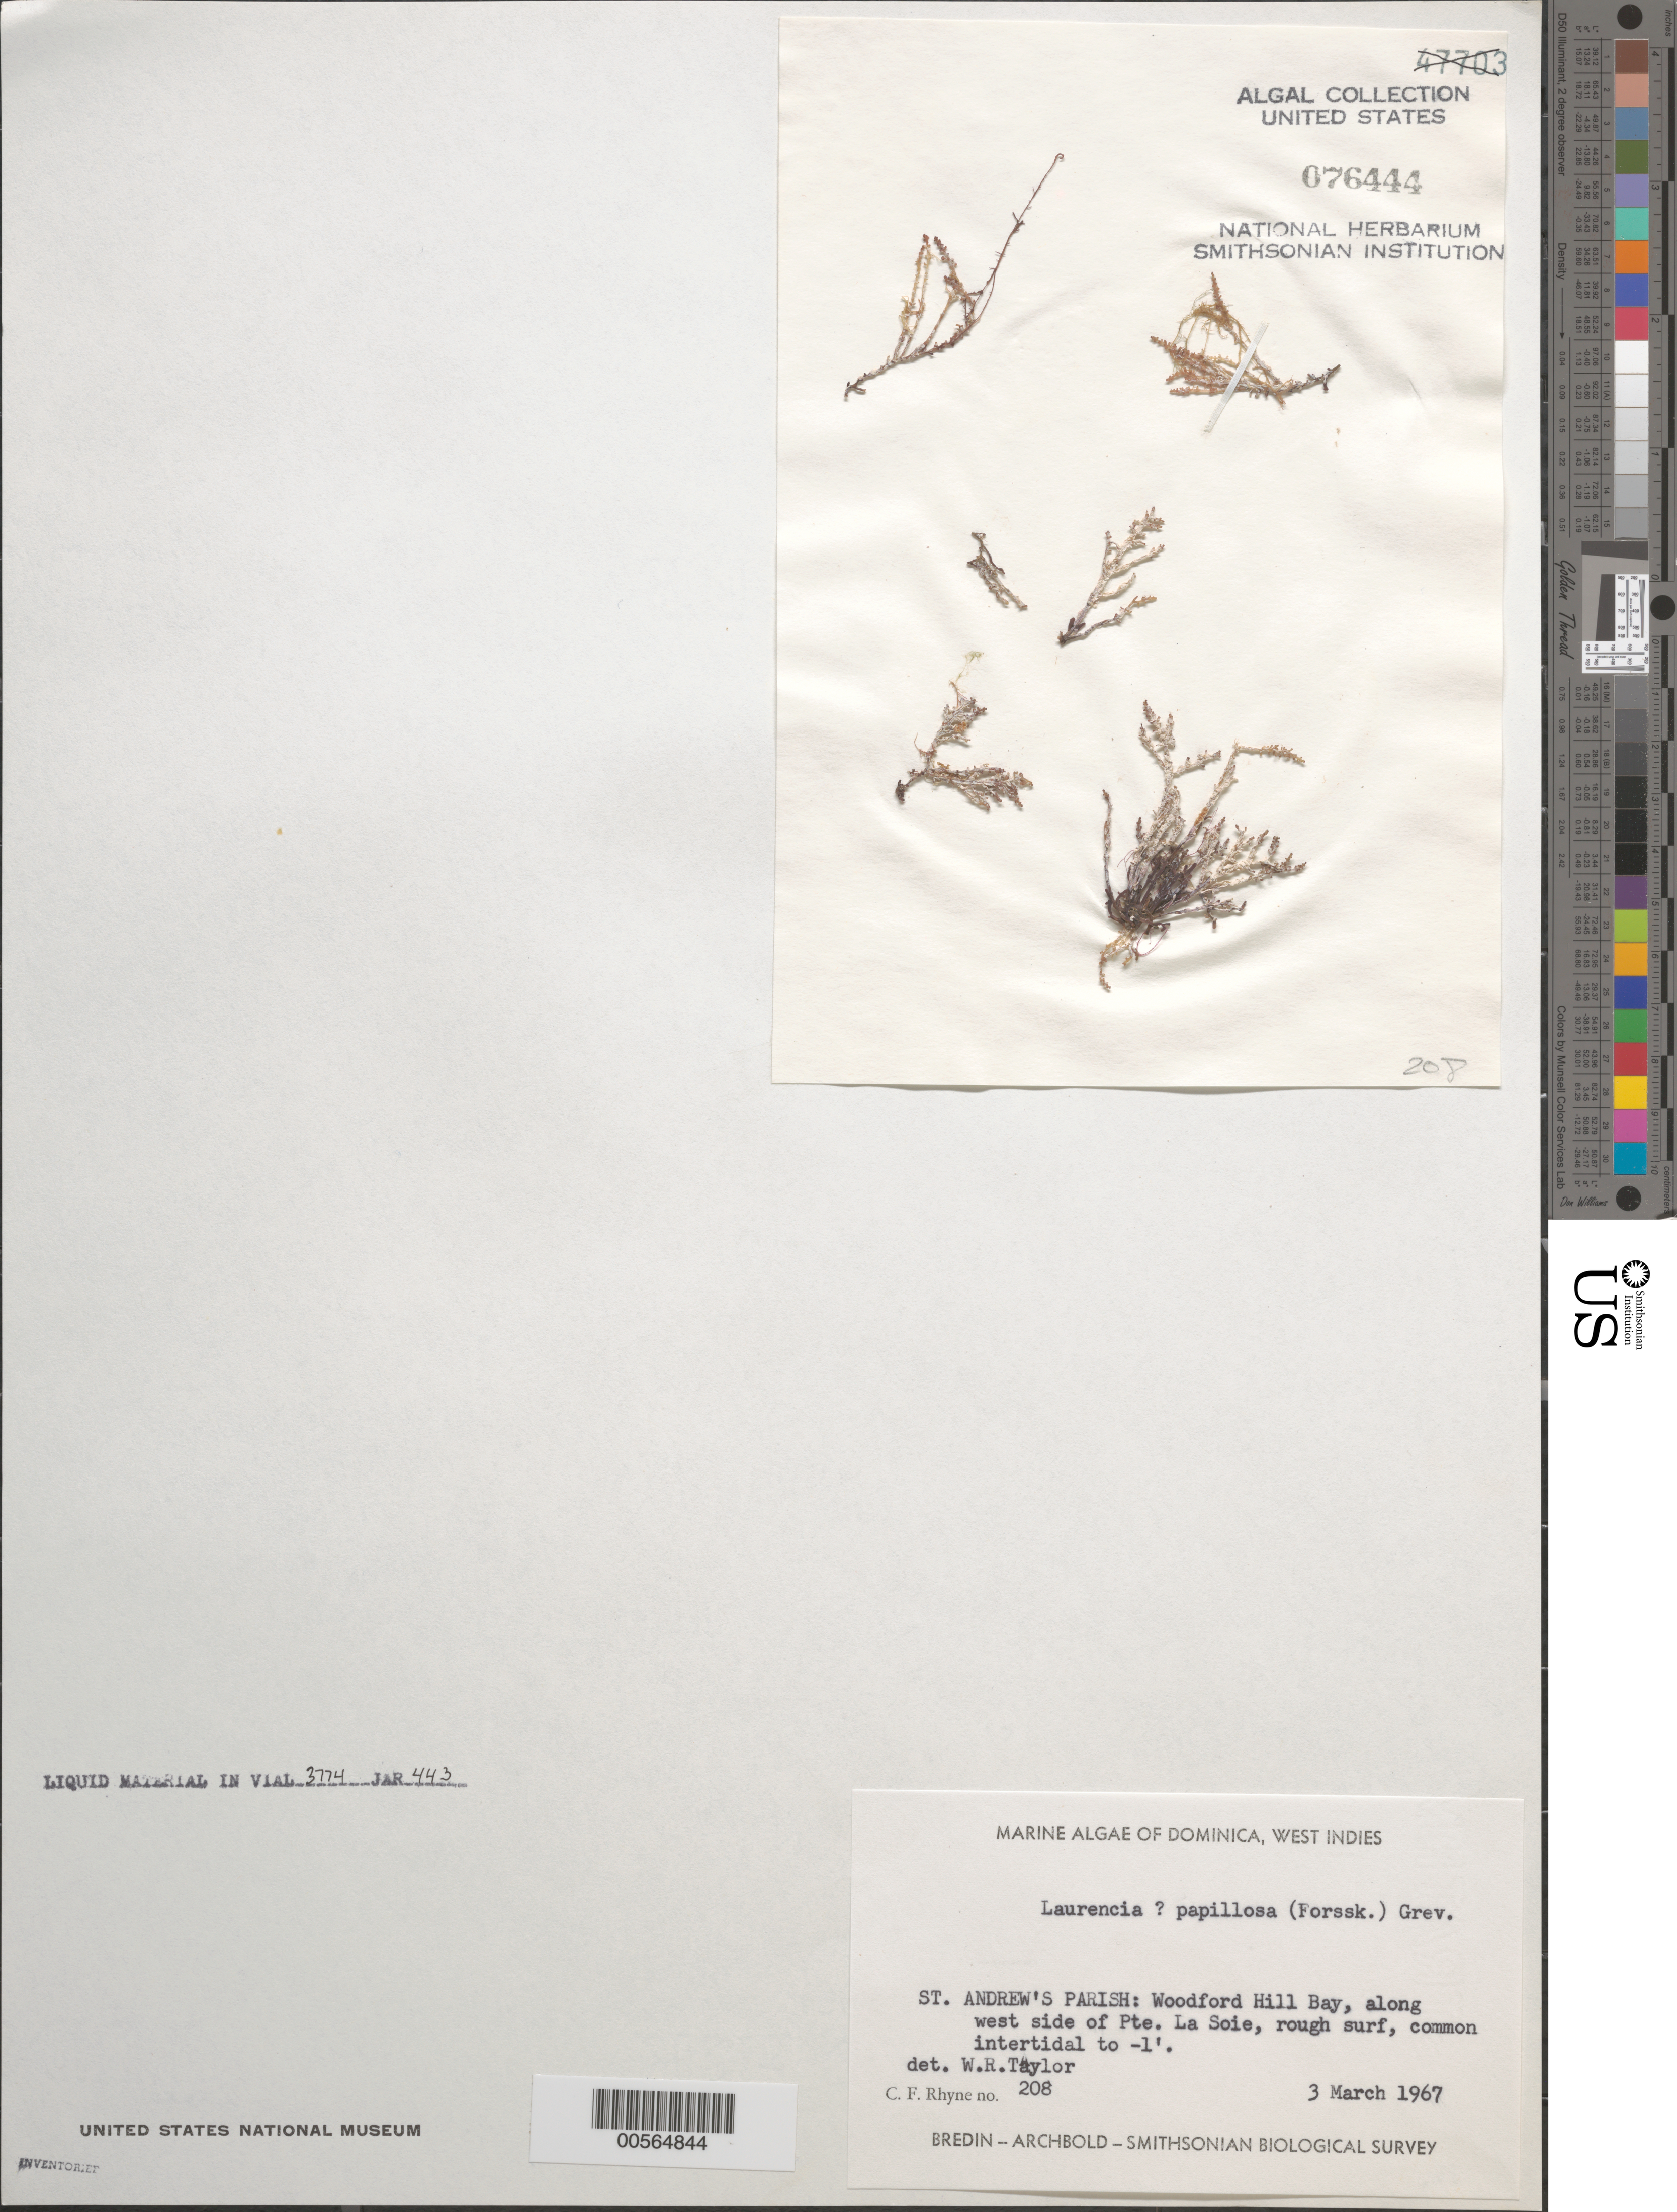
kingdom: Plantae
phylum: Rhodophyta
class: Florideophyceae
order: Ceramiales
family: Rhodomelaceae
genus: Palisada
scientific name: Palisada perforata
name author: (Bory) K.W. Nam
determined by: Algae name updating Project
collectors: C. Rhyne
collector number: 208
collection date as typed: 03 Mar 1967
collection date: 1967-03-03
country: Dominica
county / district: St. Andrew's Parish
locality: Woodford Hill Bay, Pointe la Soie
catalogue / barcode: US 76444